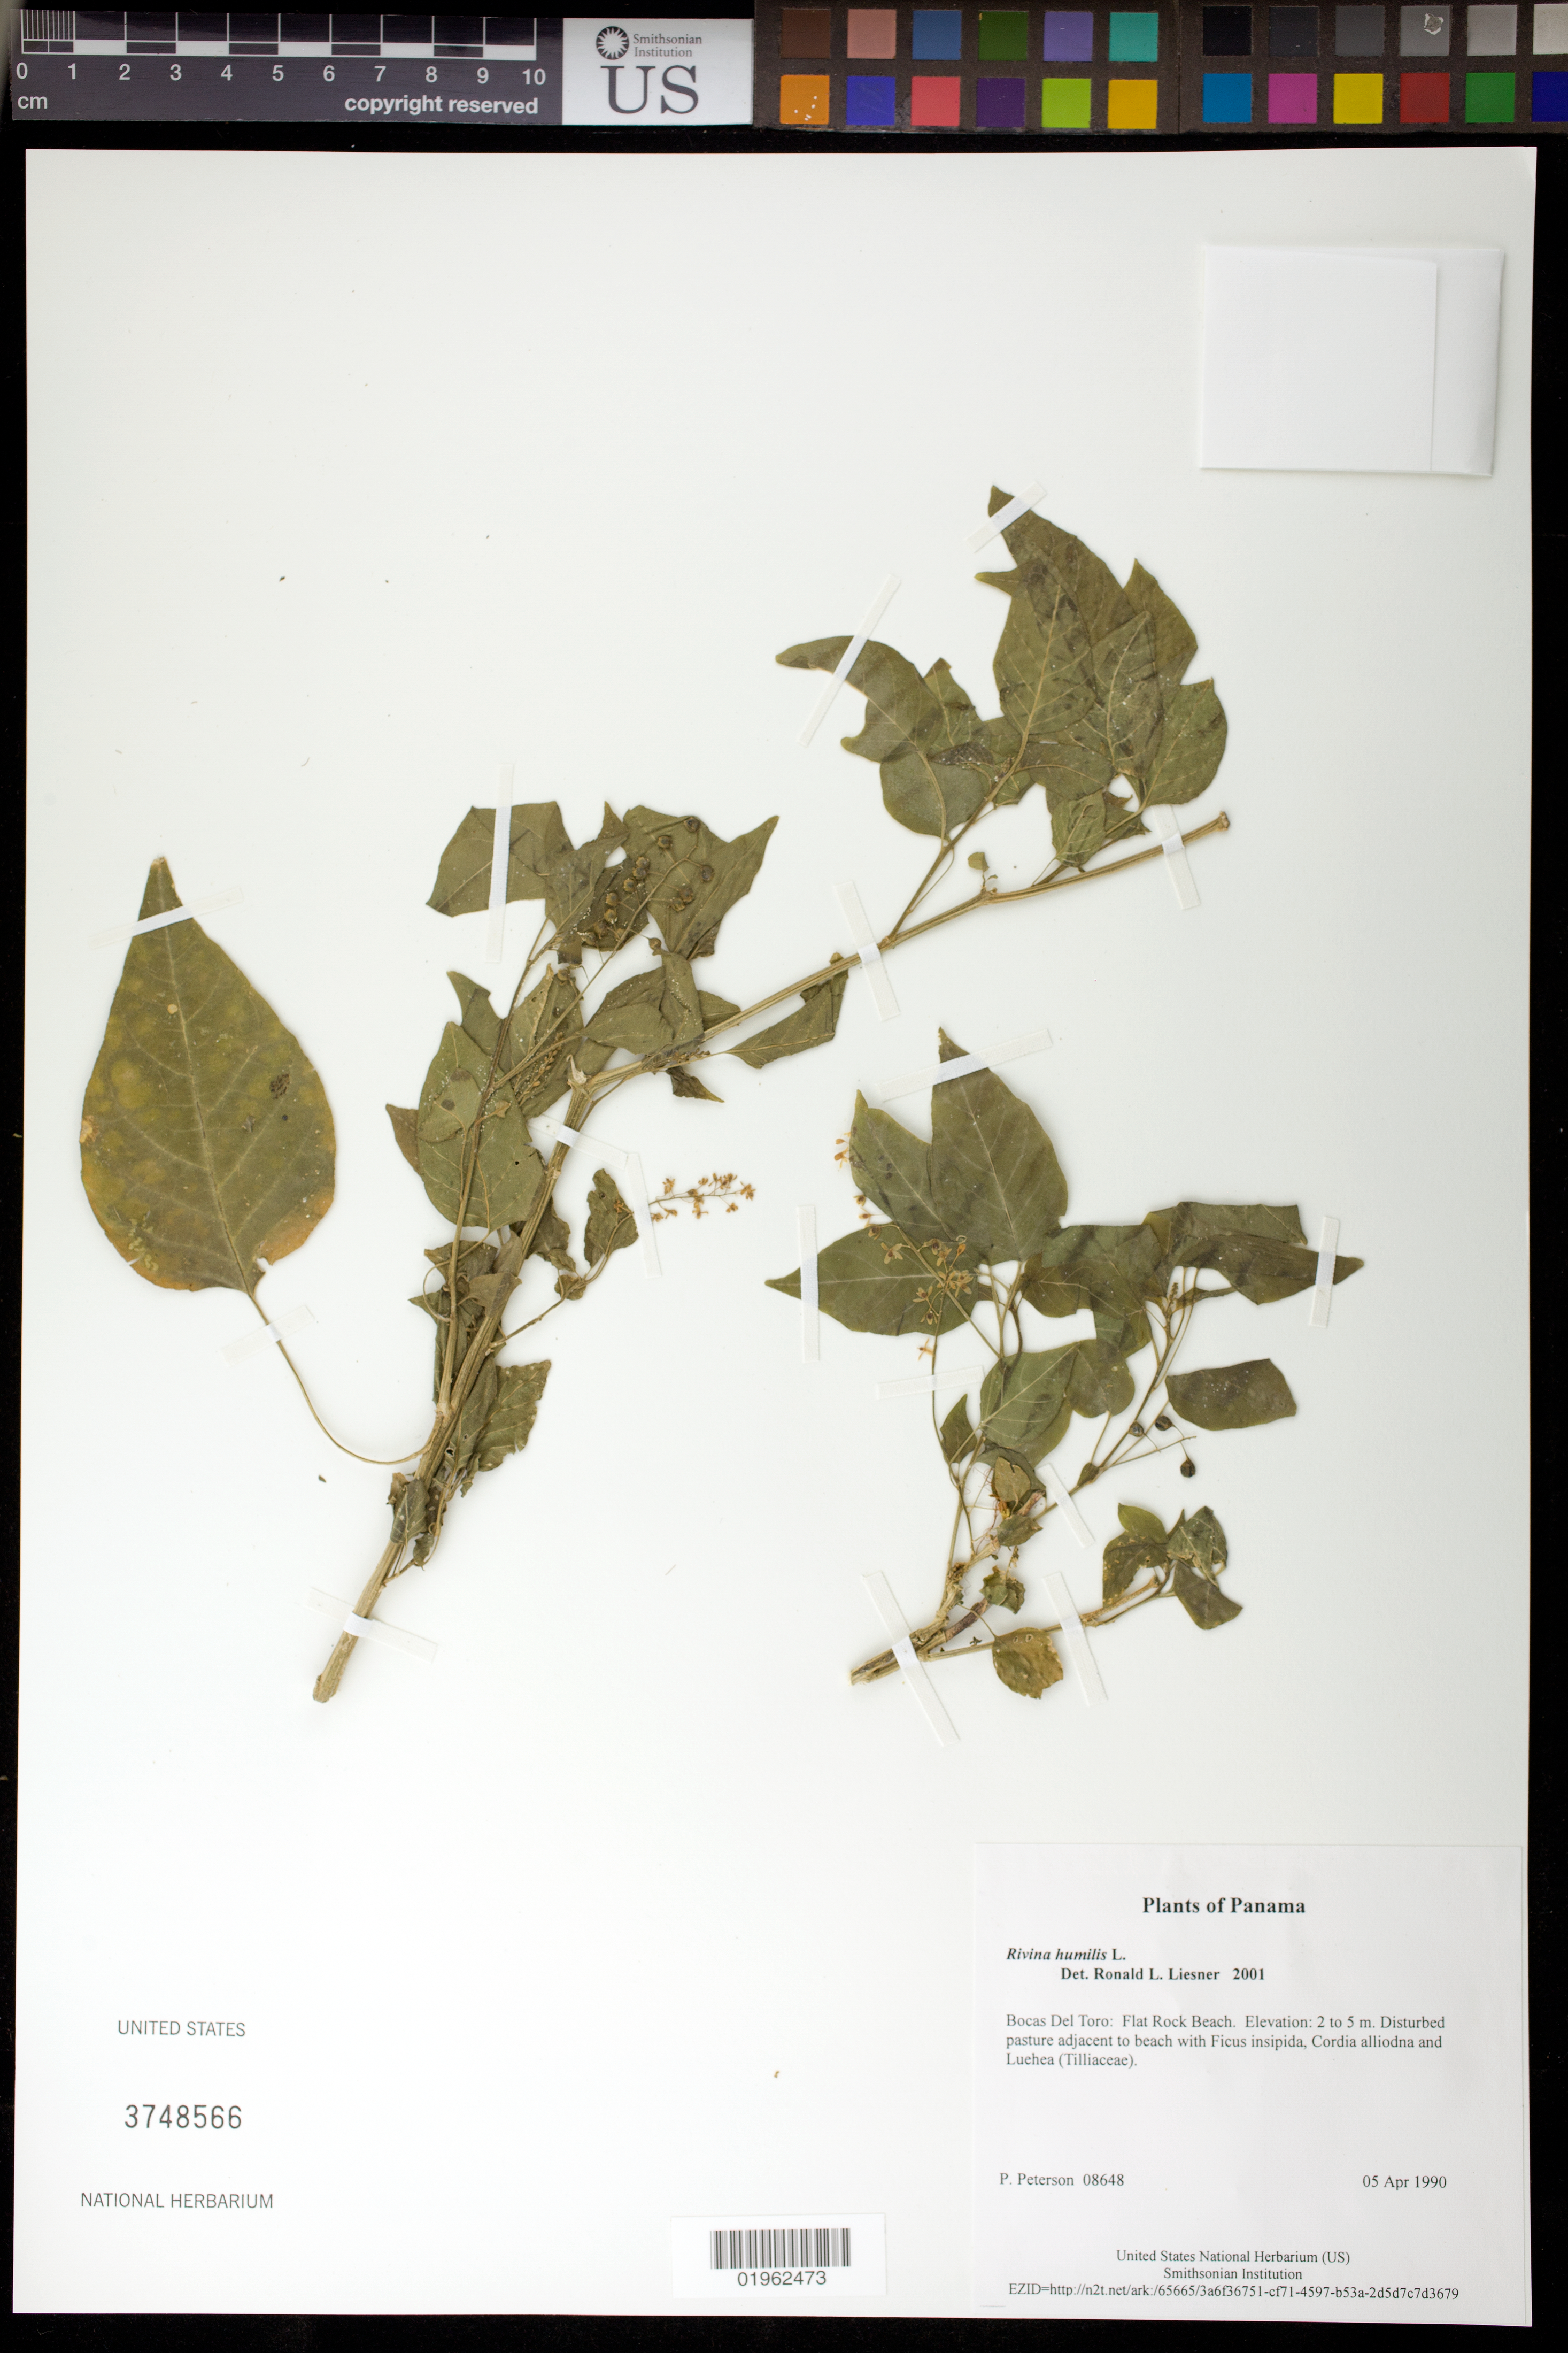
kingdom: Plantae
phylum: Tracheophyta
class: Magnoliopsida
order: Caryophyllales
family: Phytolaccaceae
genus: Rivina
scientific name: Rivina humilis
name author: L.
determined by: Liesner, R. L.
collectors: P. M. Peterson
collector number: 08648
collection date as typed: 05 Apr 1990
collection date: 1990-04-05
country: Panama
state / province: Bocas del Toro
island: Colón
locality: Flat Rock Beach.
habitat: Disturbed pasture adjacent to beach with Ficus insipida, Cordia alliodna and Luehea (Tilliaceae).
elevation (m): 2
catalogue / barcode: US 3748566